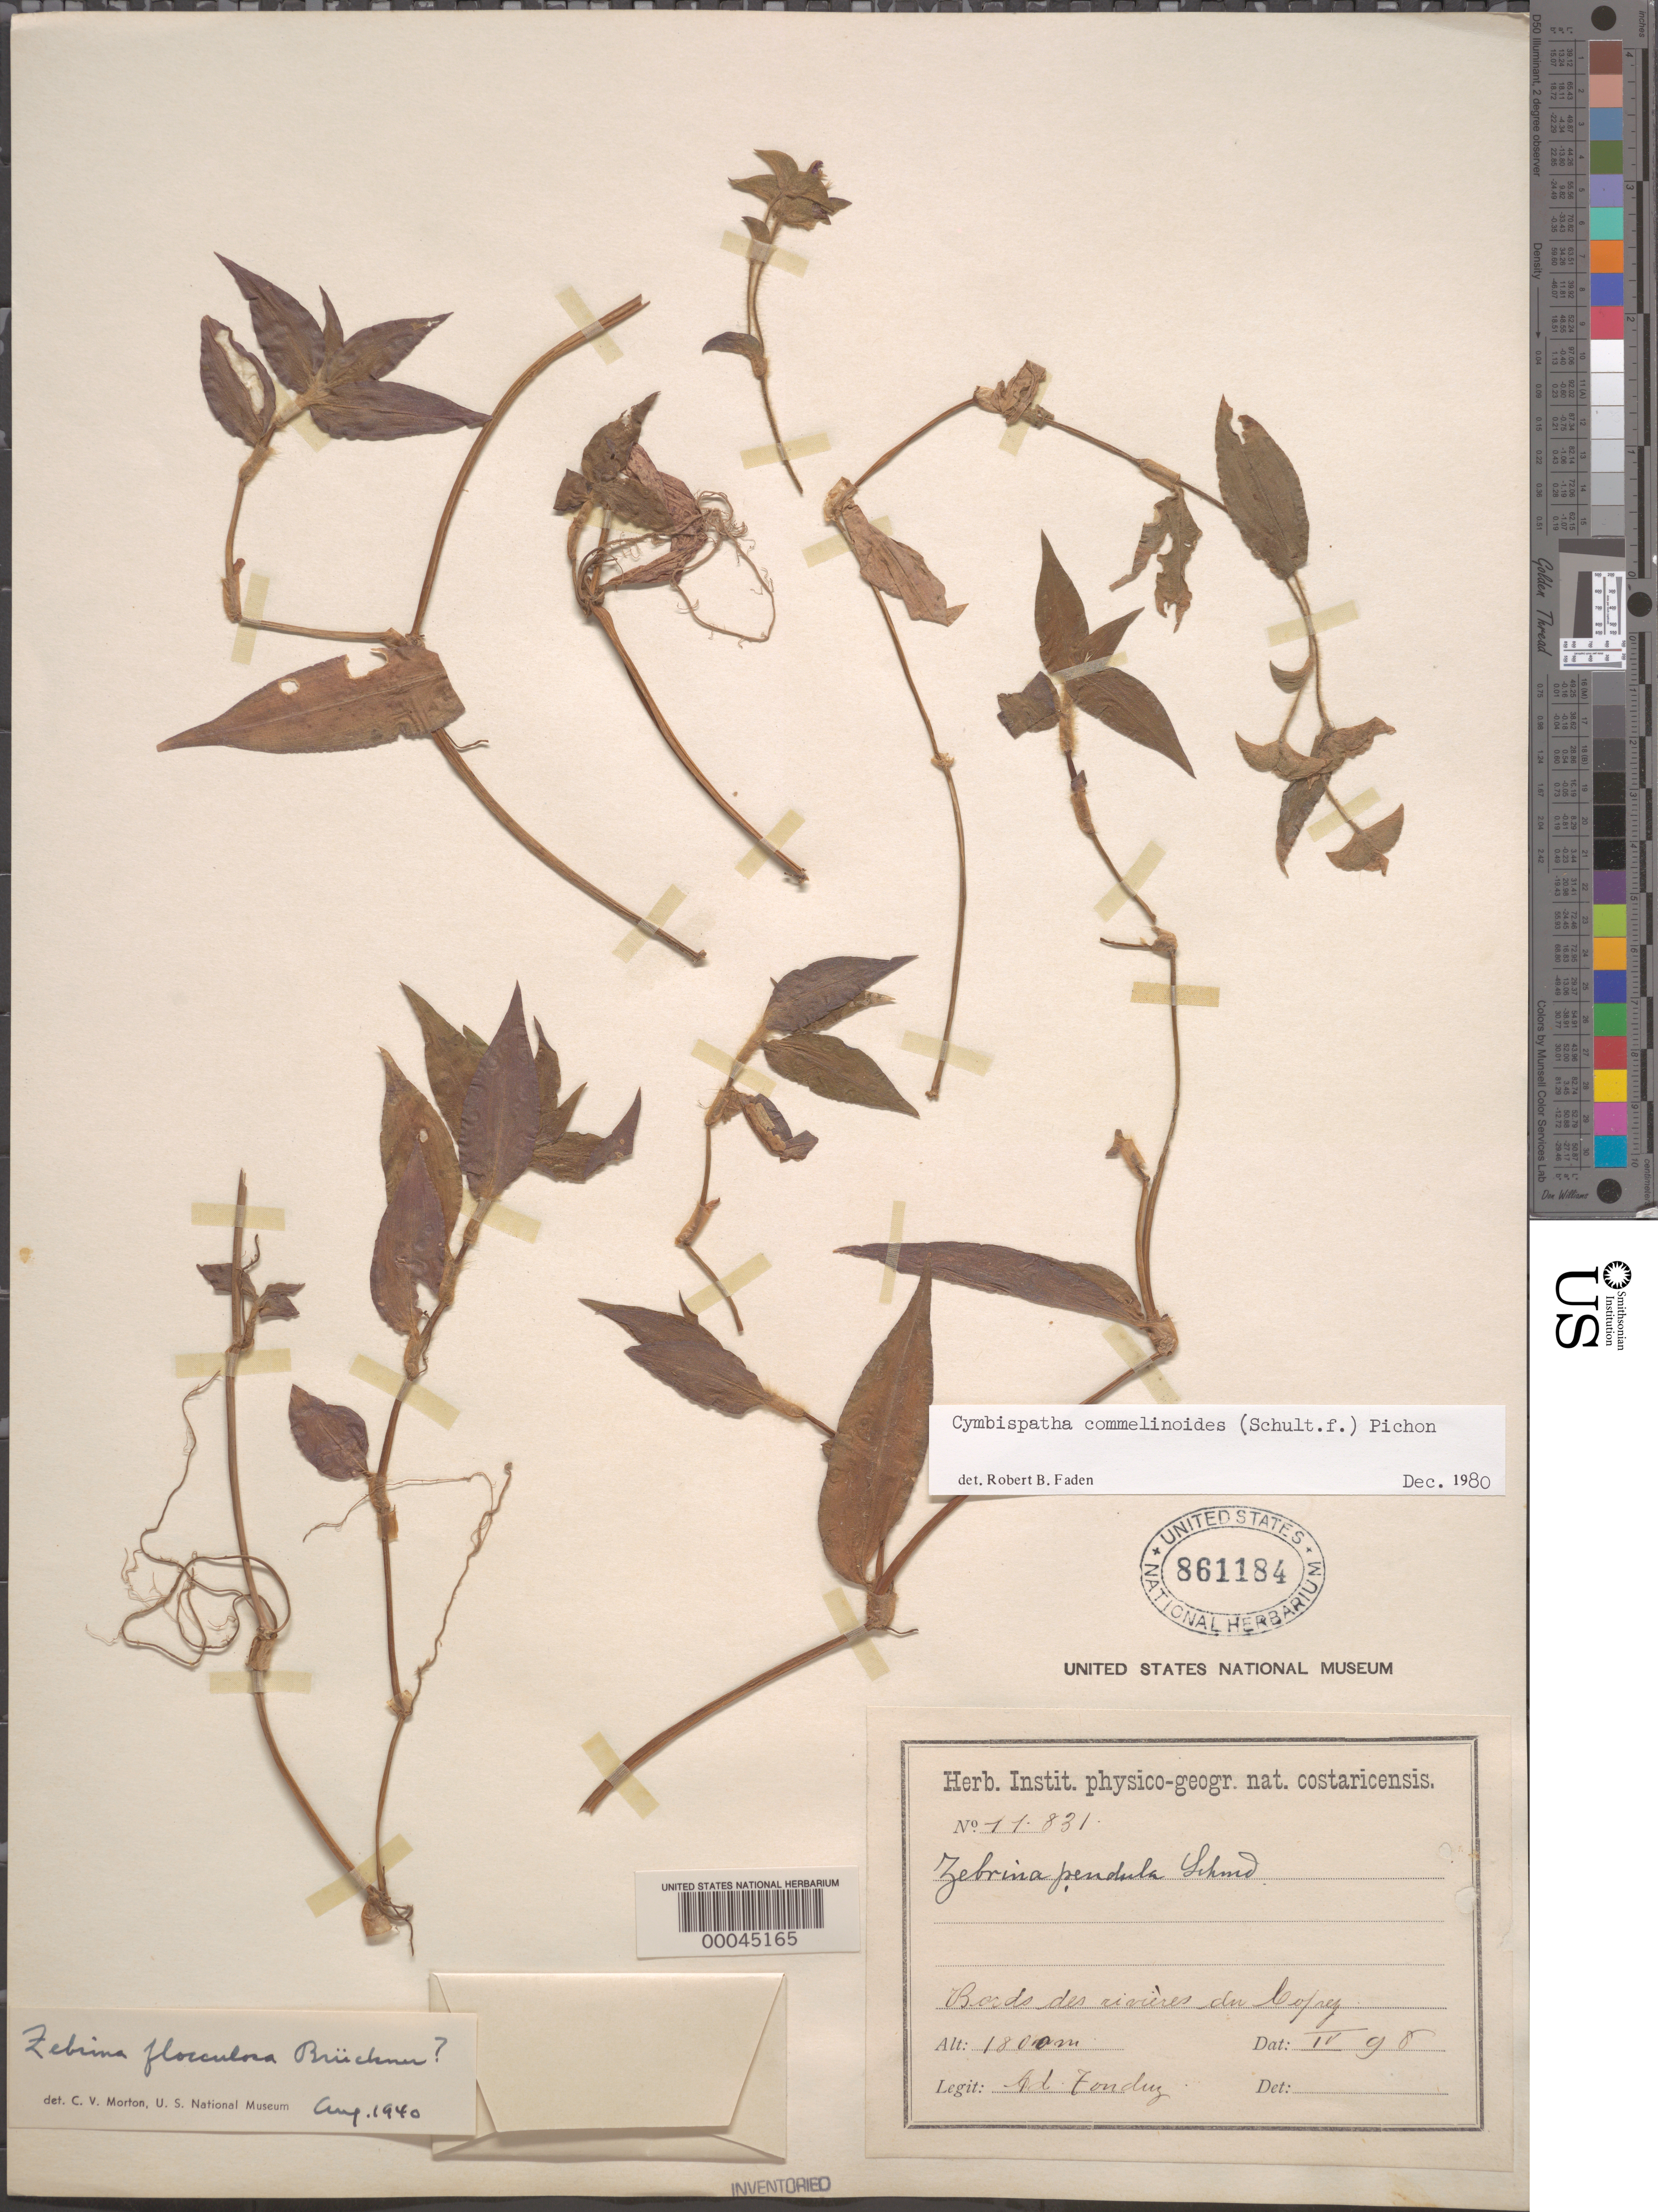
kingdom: Plantae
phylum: Tracheophyta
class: Liliopsida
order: Commelinales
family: Commelinaceae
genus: Tradescantia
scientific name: Tradescantia poelliae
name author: D.R. Hunt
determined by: Strong, Mark T., (BOT), Smithsonian Institution - National Museum of Natural History (UNITED STATES)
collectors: A. Tonduz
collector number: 11831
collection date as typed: Apr 1898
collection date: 1898-04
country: Costa Rica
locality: Copey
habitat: Riverbank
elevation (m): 1800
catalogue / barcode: US 861184